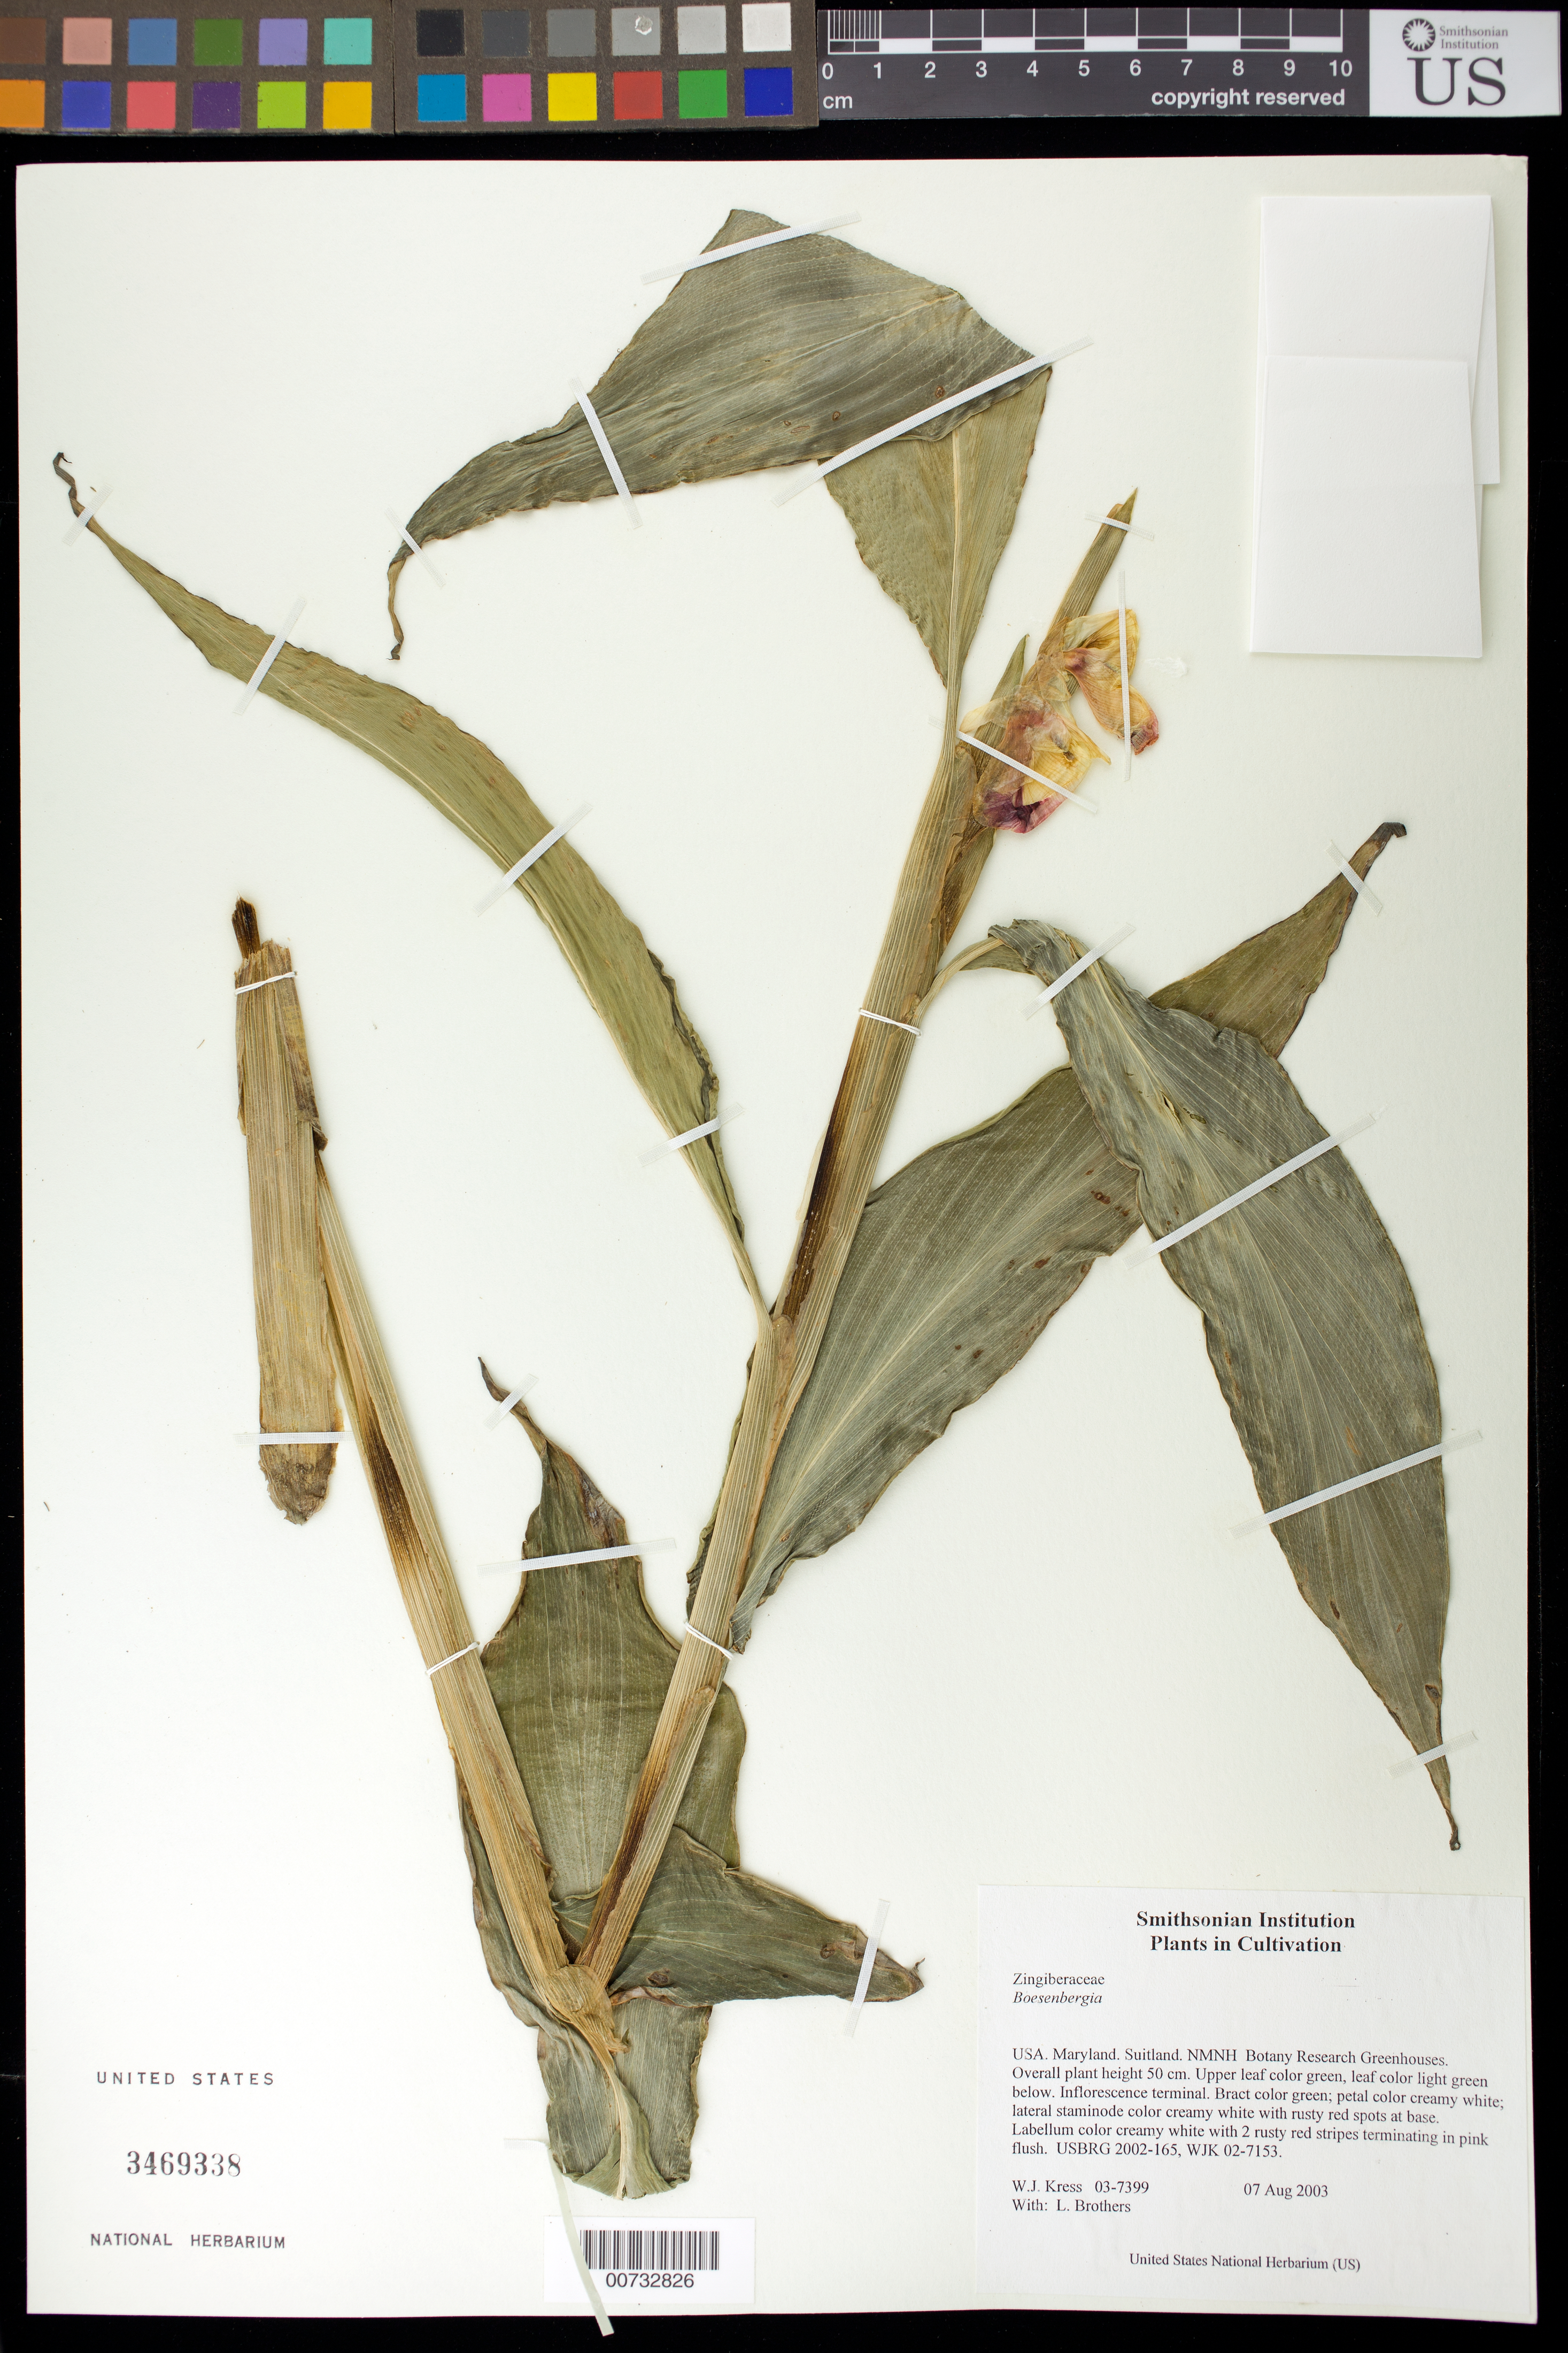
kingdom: Plantae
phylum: Tracheophyta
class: Liliopsida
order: Zingiberales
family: Zingiberaceae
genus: Boesenbergia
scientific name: Boesenbergia sp.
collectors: W. J. Kress & L. E. Brothers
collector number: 03-7399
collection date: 2003-08-07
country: United States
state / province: Maryland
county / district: Prince George's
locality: NMNH Botany Research Greenhouses. Suitland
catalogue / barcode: US 3469338